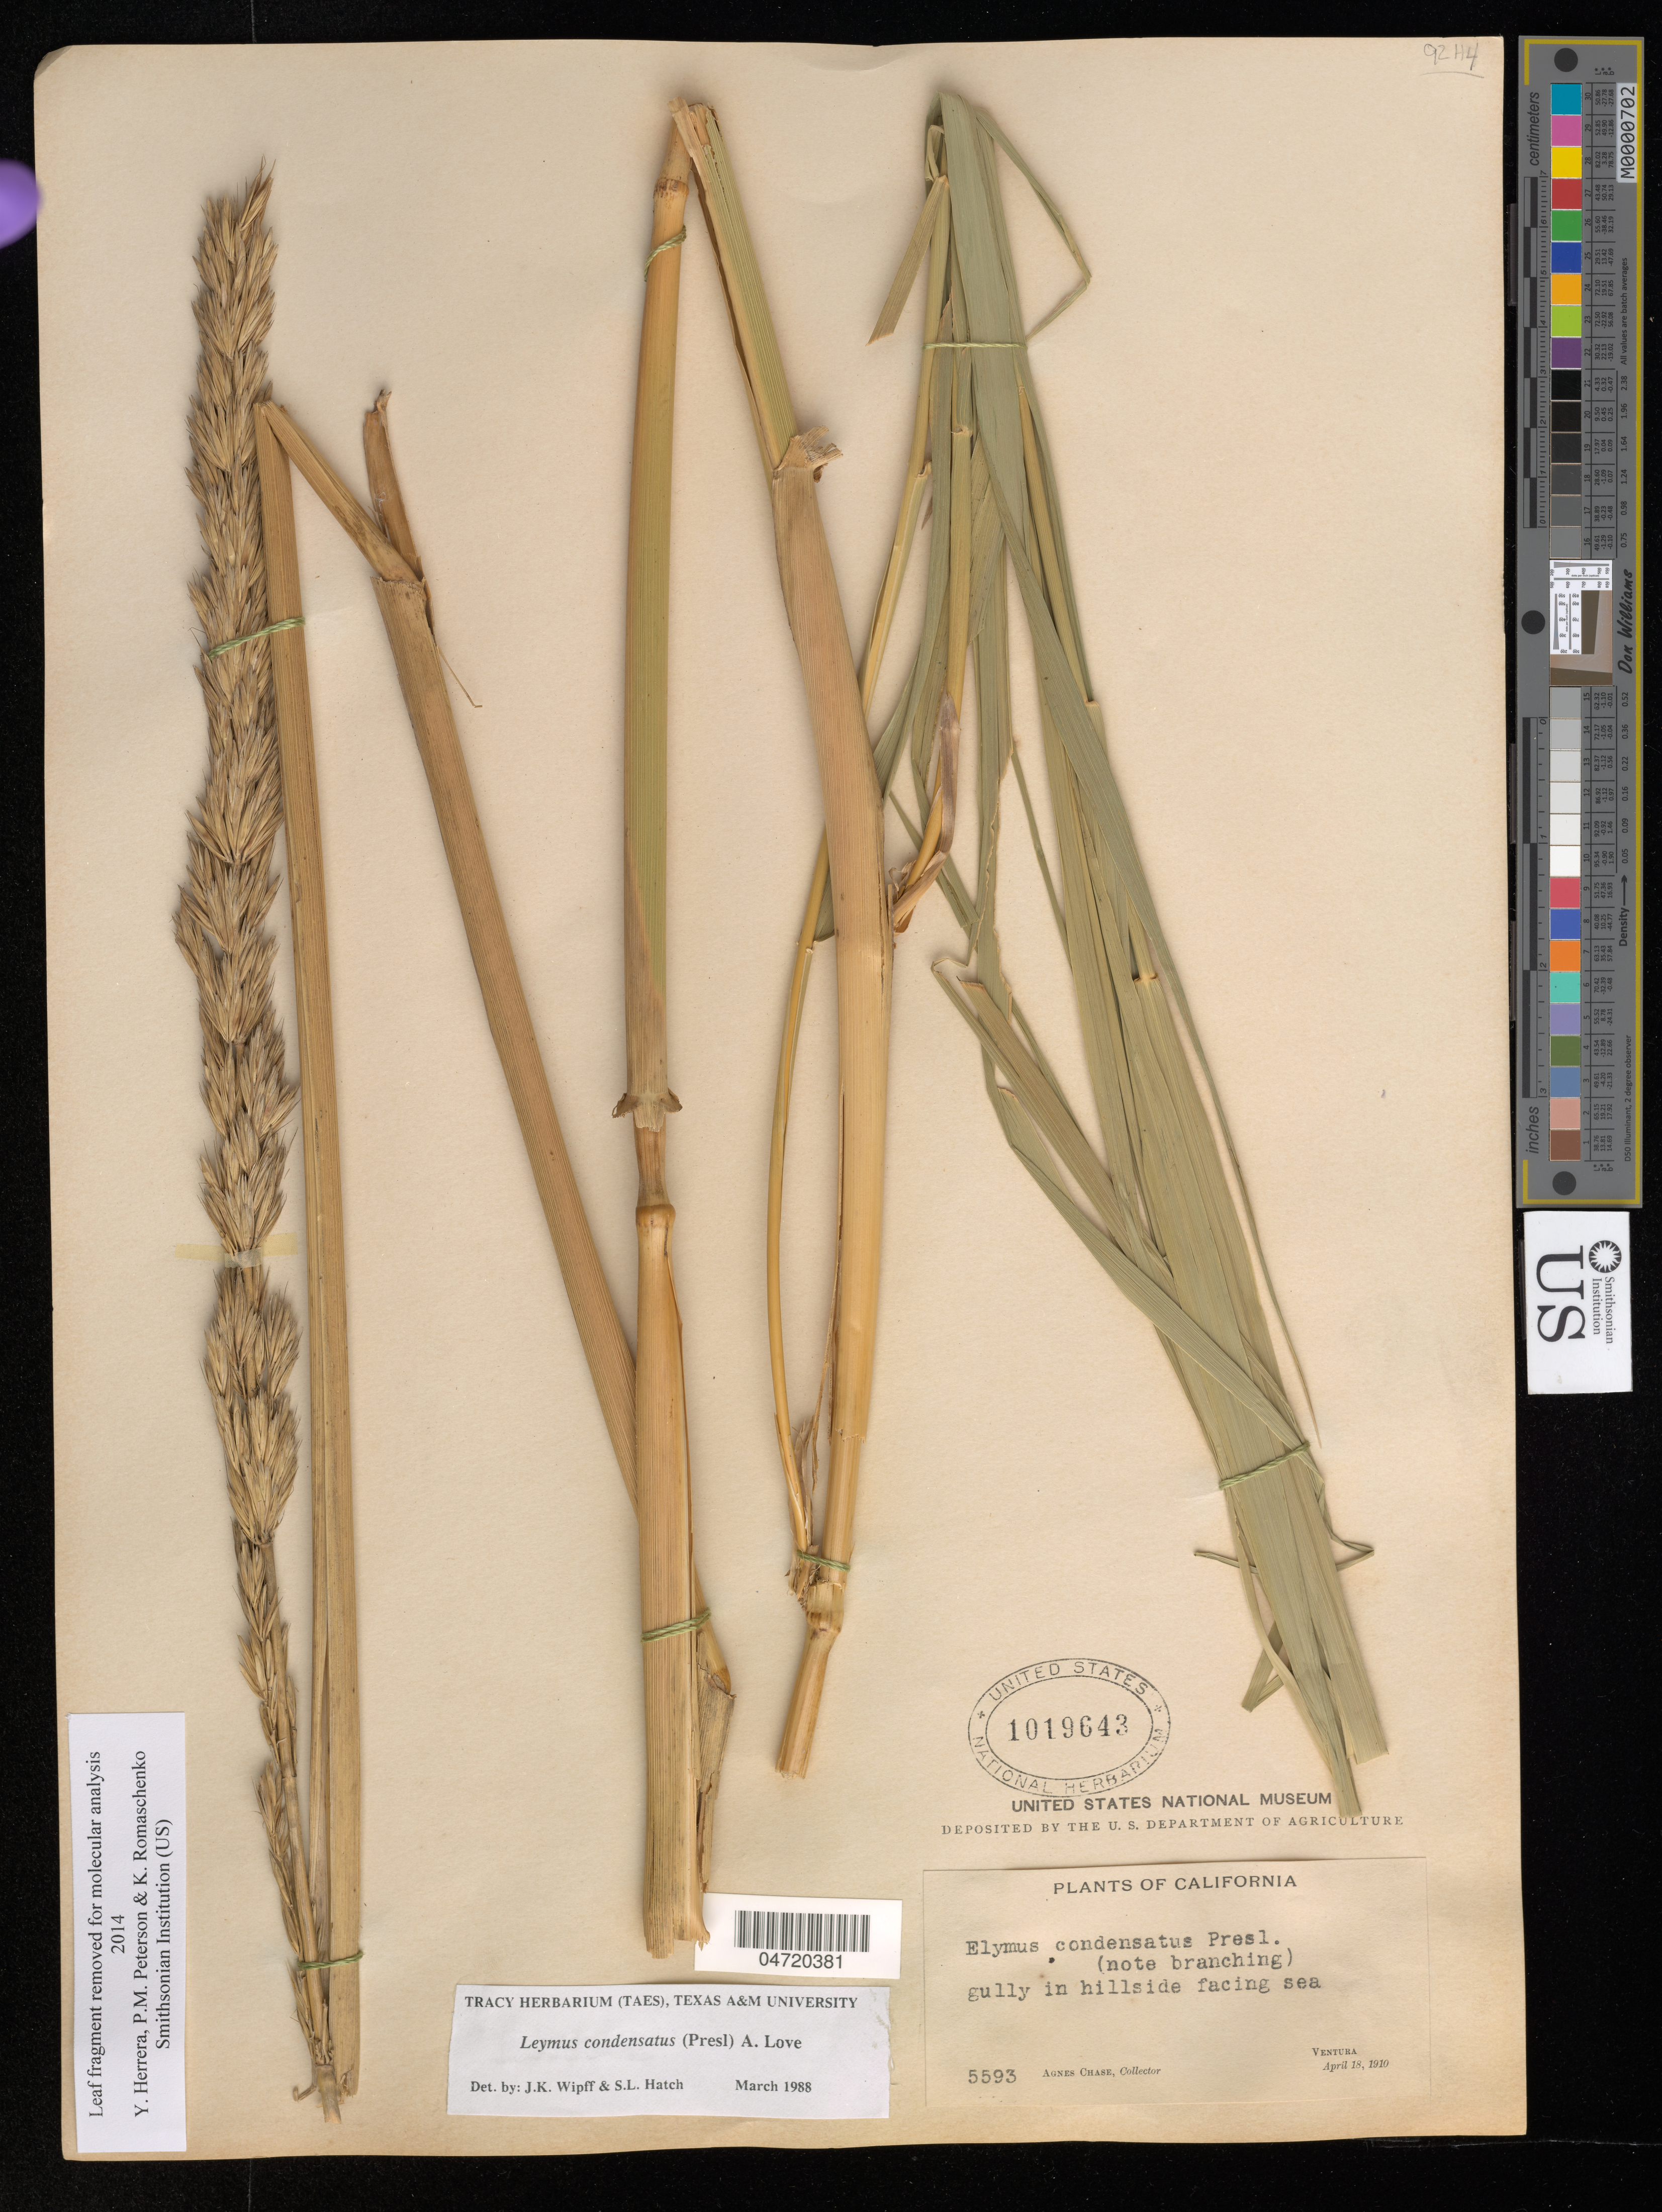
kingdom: Plantae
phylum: Tracheophyta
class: Liliopsida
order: Poales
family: Poaceae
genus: Leymus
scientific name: Leymus condensatus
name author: (J. Presl) Á. Löve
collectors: A. Chase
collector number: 5593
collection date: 1910-04-18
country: United States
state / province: California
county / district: Ventura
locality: Gully in hillside facing sea. Ventura.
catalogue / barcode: US 1019643